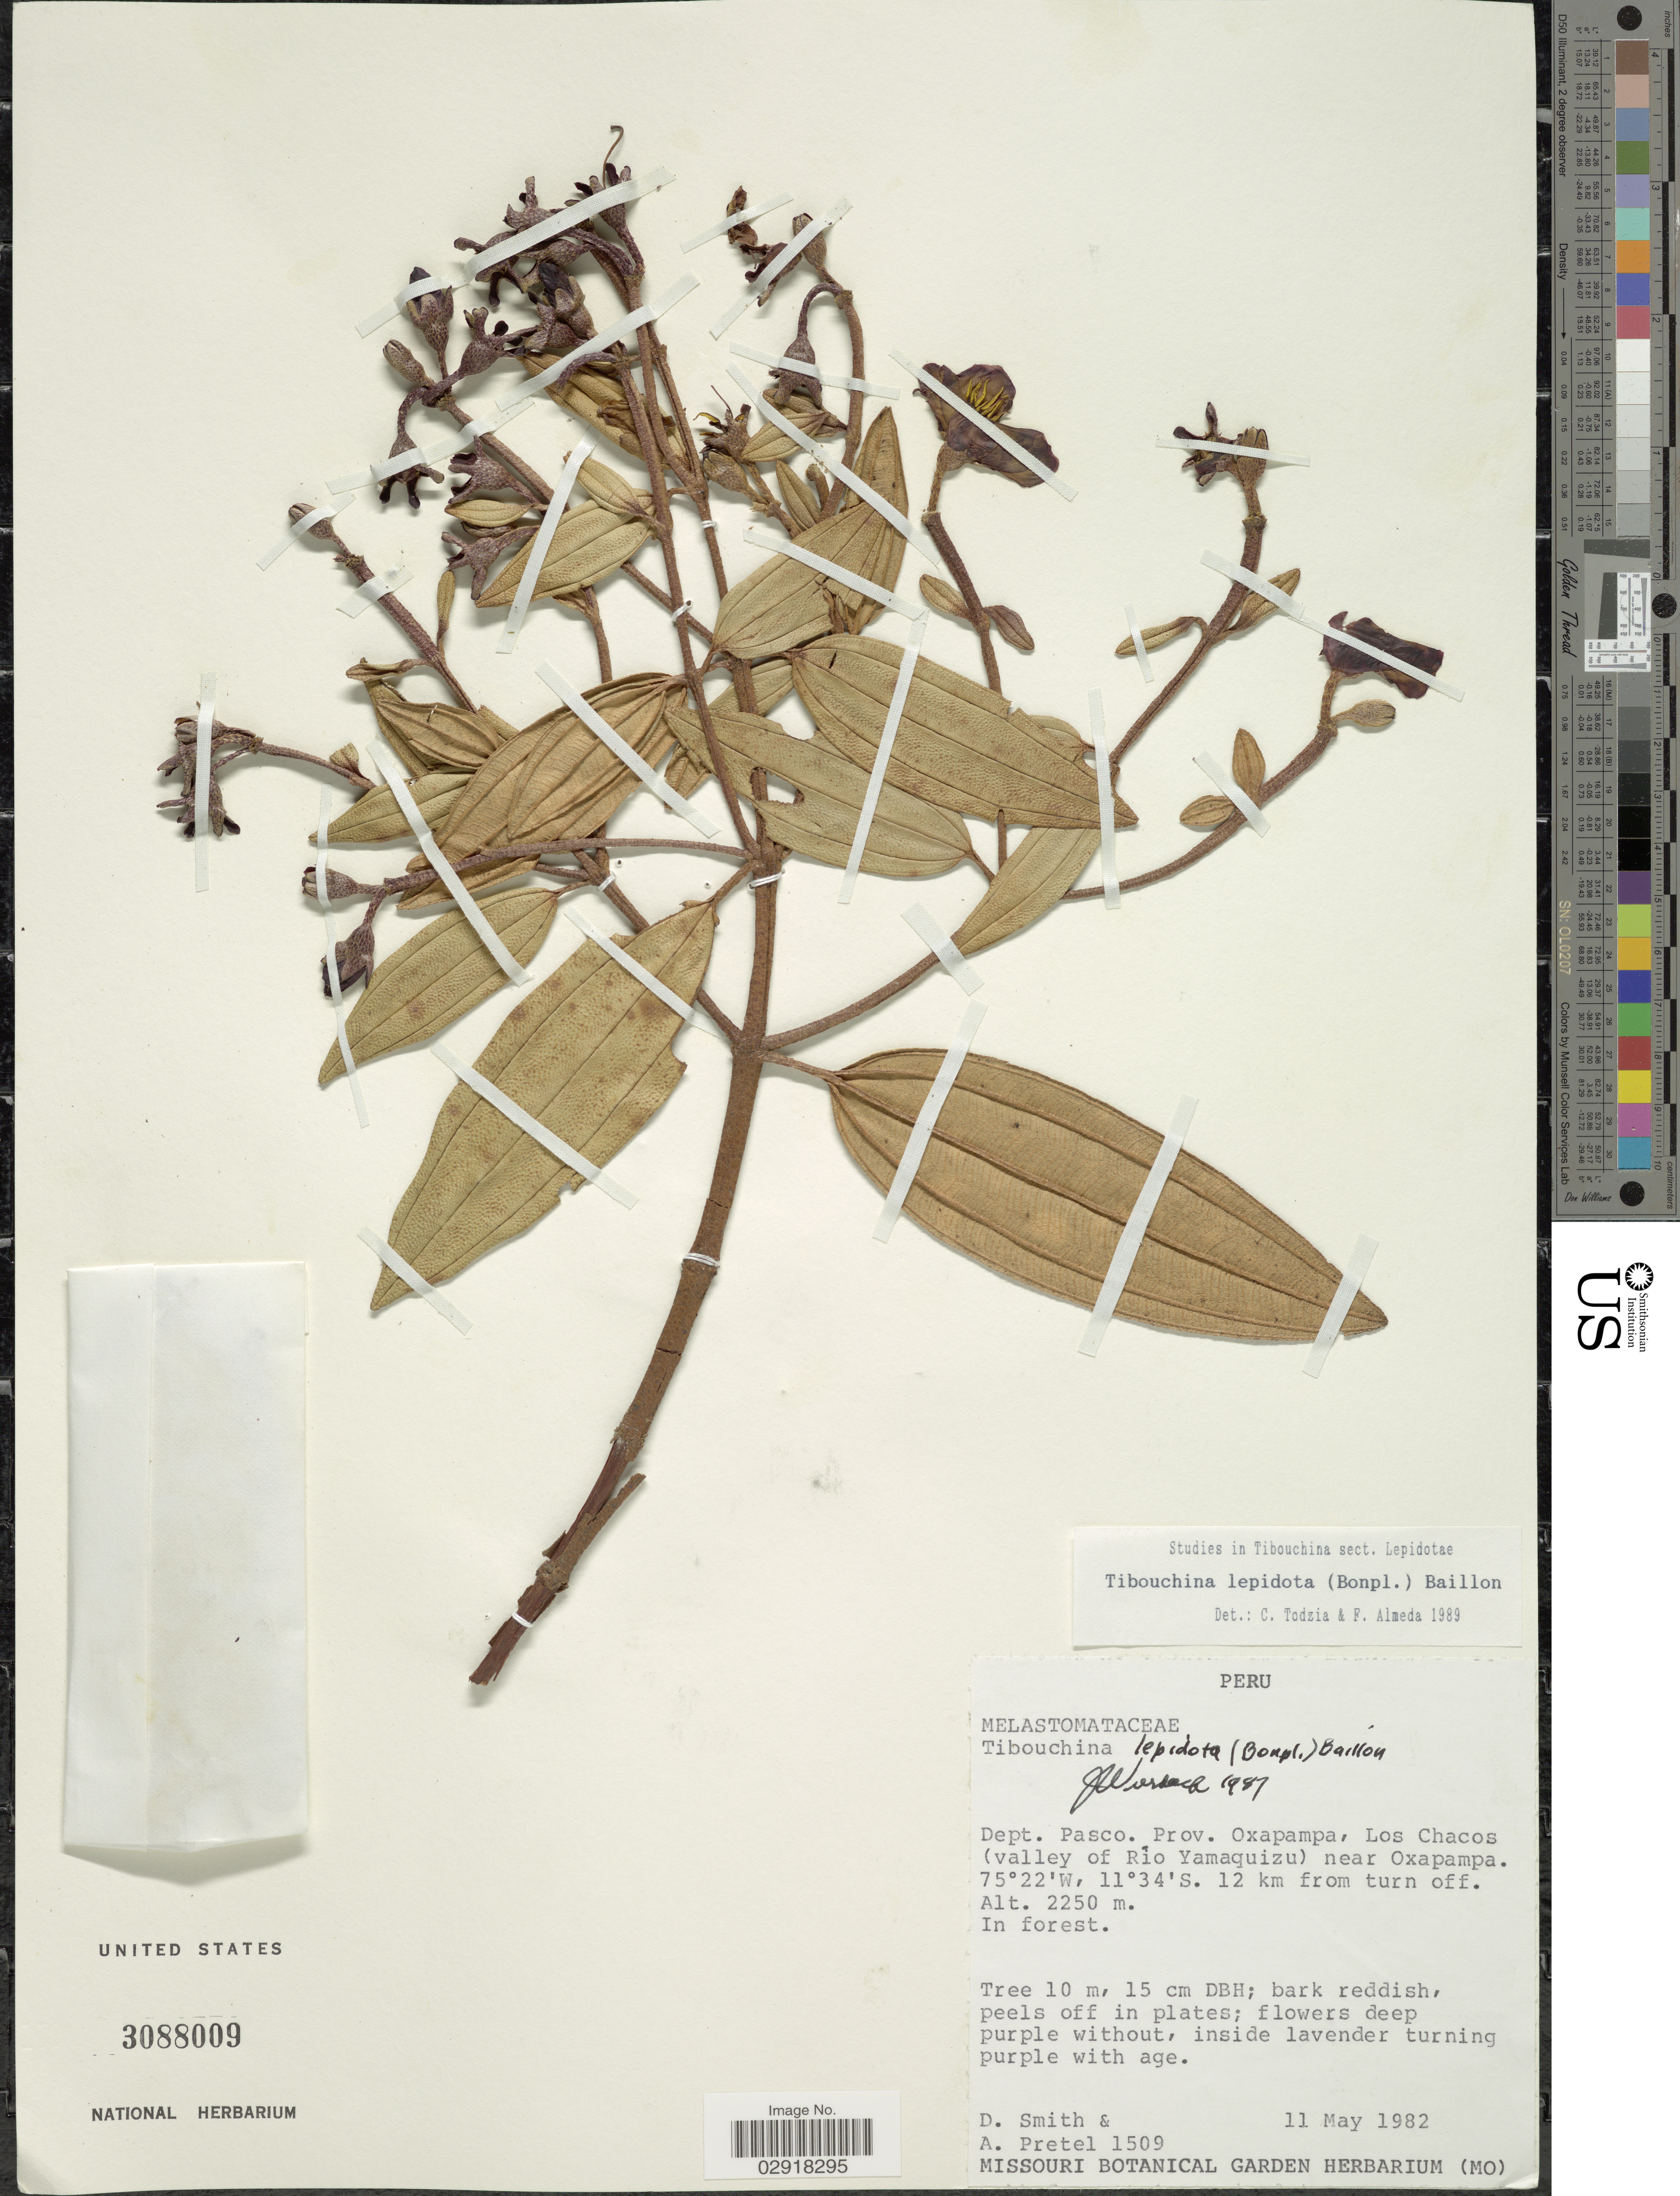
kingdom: Plantae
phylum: Tracheophyta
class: Magnoliopsida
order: Myrtales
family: Melastomataceae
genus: Andesanthus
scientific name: Andesanthus lepidotus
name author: (Humb. & Bonpl.) P.J.F. Guim. & Michelang.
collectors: D. Smith & A. Pretel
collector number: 1509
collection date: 1982-05-11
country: Peru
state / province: Pasco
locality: Dept. Pasco, Prov. Oxapampa, Los Chacos (valley of Río Yamaquizu) near Oxapampa, 12 km from turn off.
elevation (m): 2250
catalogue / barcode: US 3088009